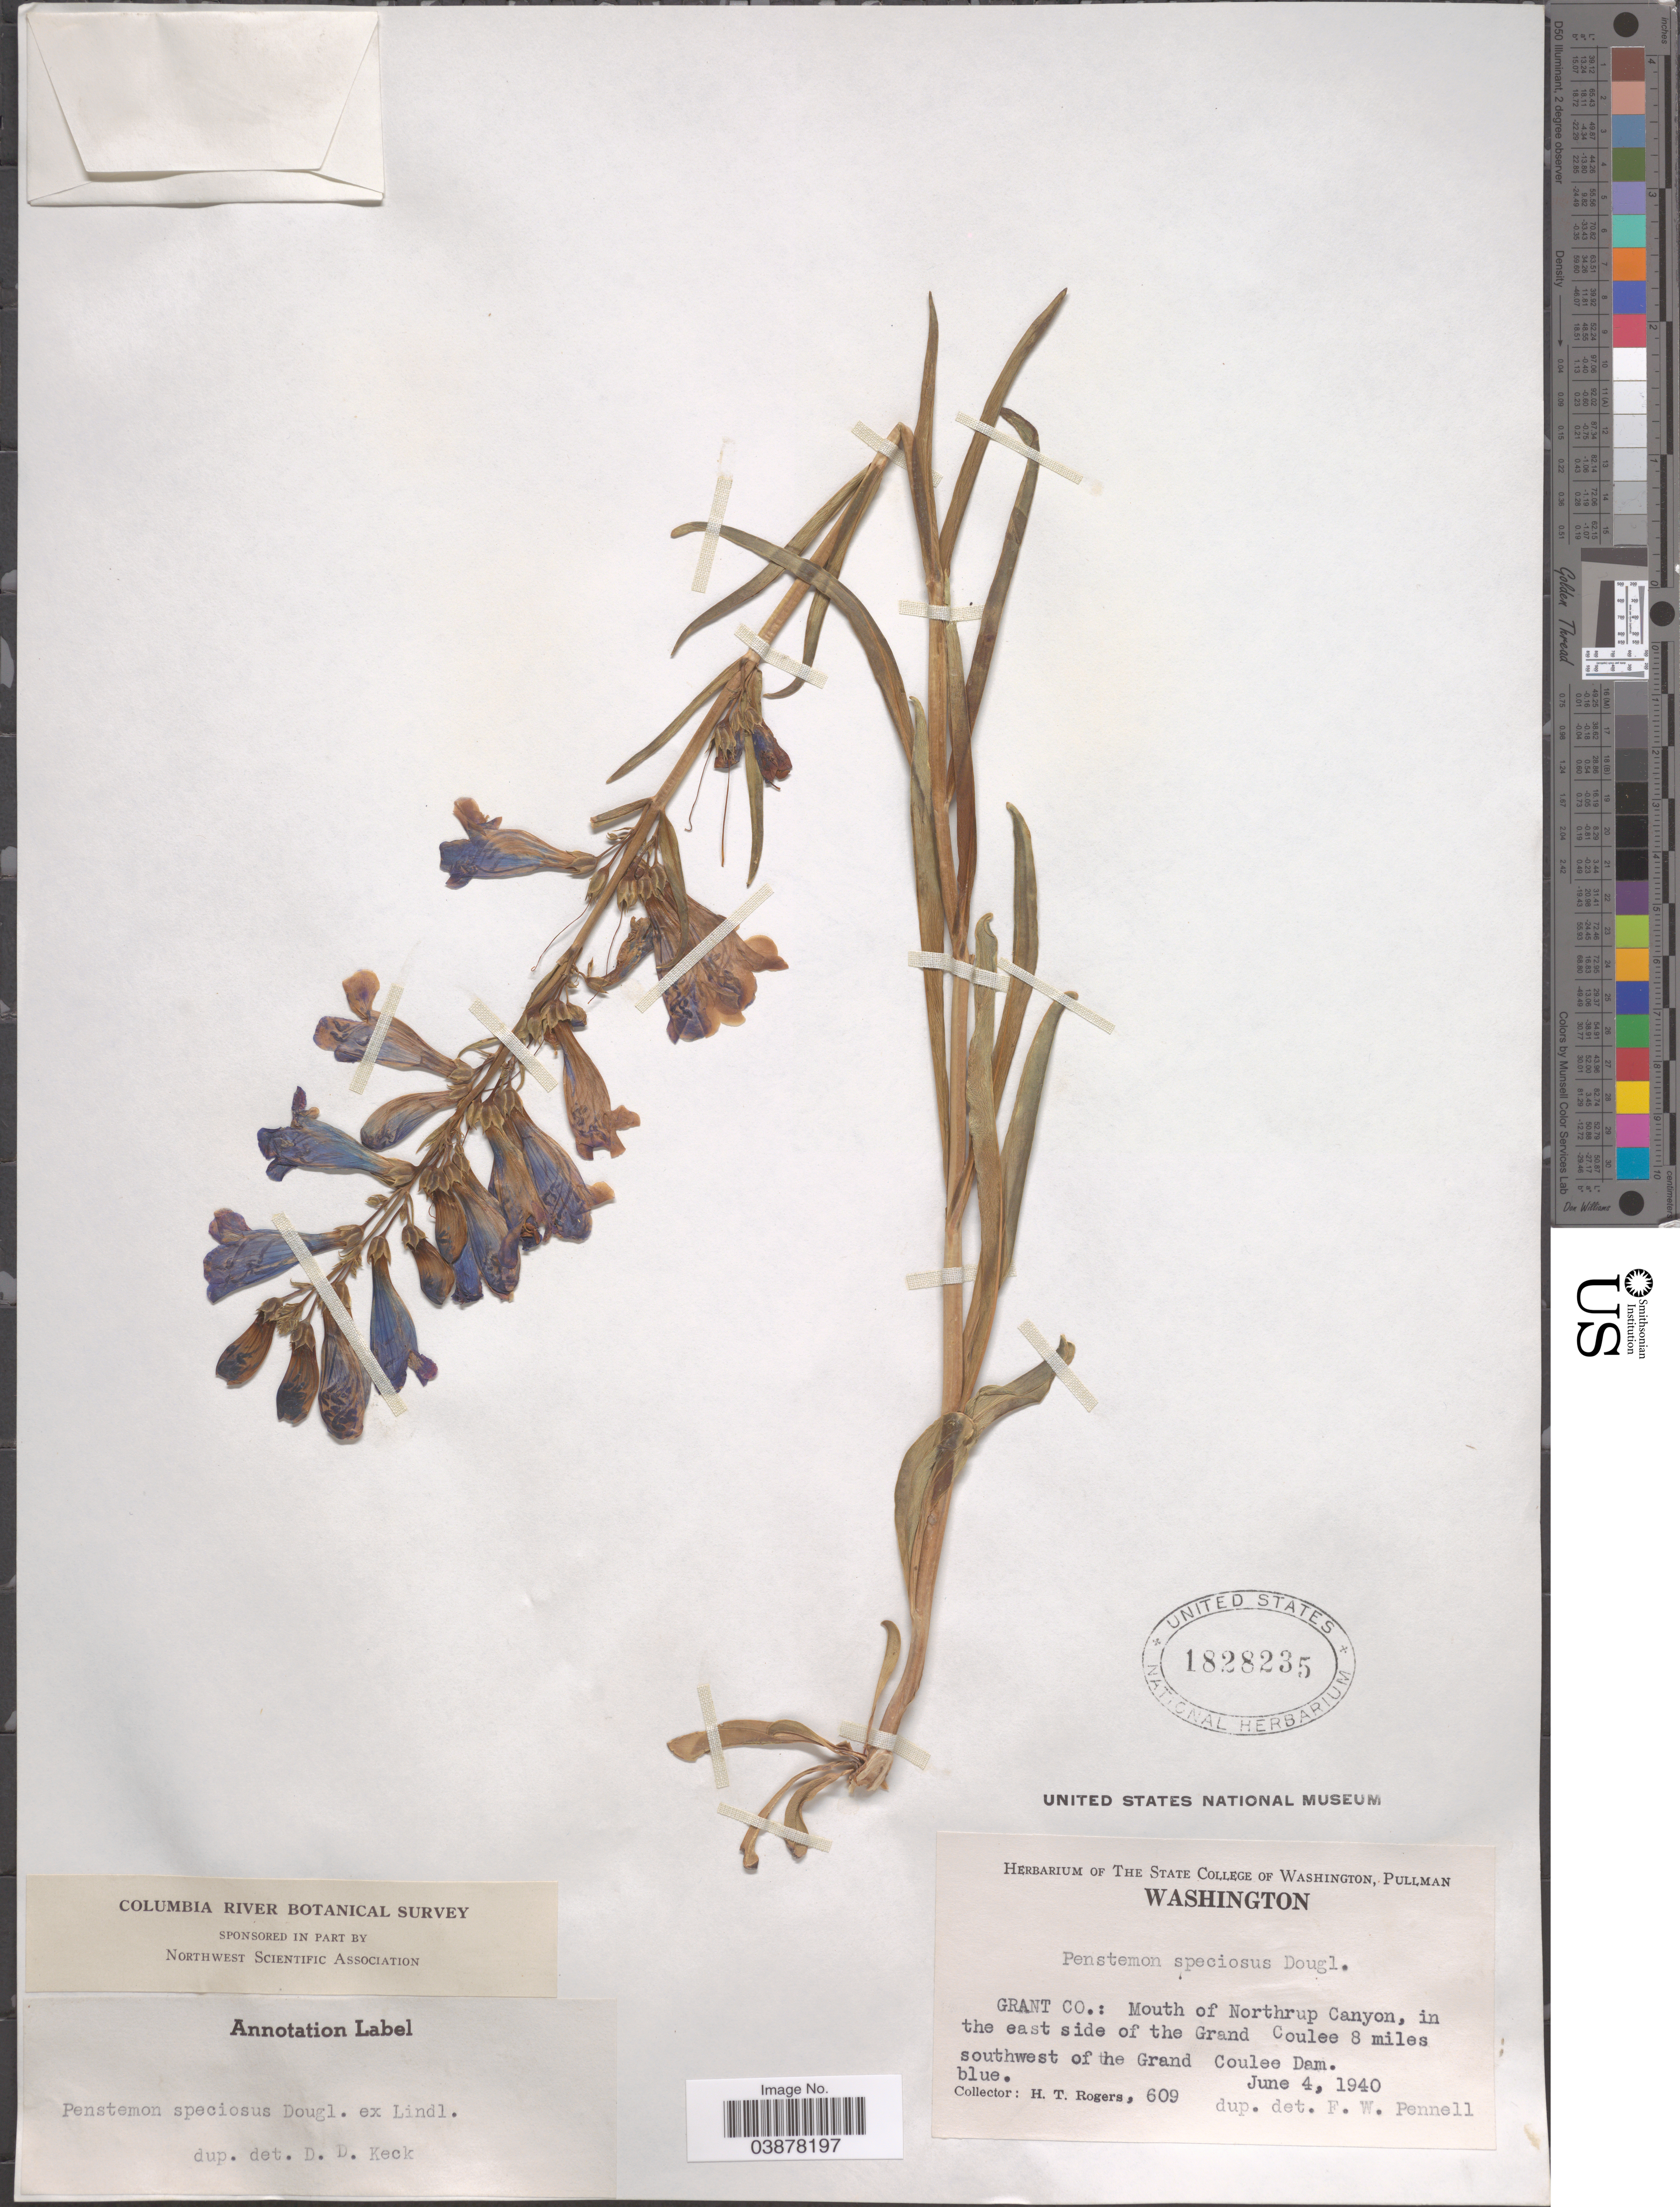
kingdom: Plantae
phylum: Tracheophyta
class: Magnoliopsida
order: Lamiales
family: Plantaginaceae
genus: Penstemon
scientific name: Penstemon speciosus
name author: Douglas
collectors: H. Rogers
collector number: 609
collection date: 1940-06-04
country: United States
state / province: Washington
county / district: Grant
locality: Grant Co.: Mouth of Northrup Canyon, in the east side of the Grand Coulee 8 miles southwest of the Grand Coulee Dam.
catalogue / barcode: US 1828235